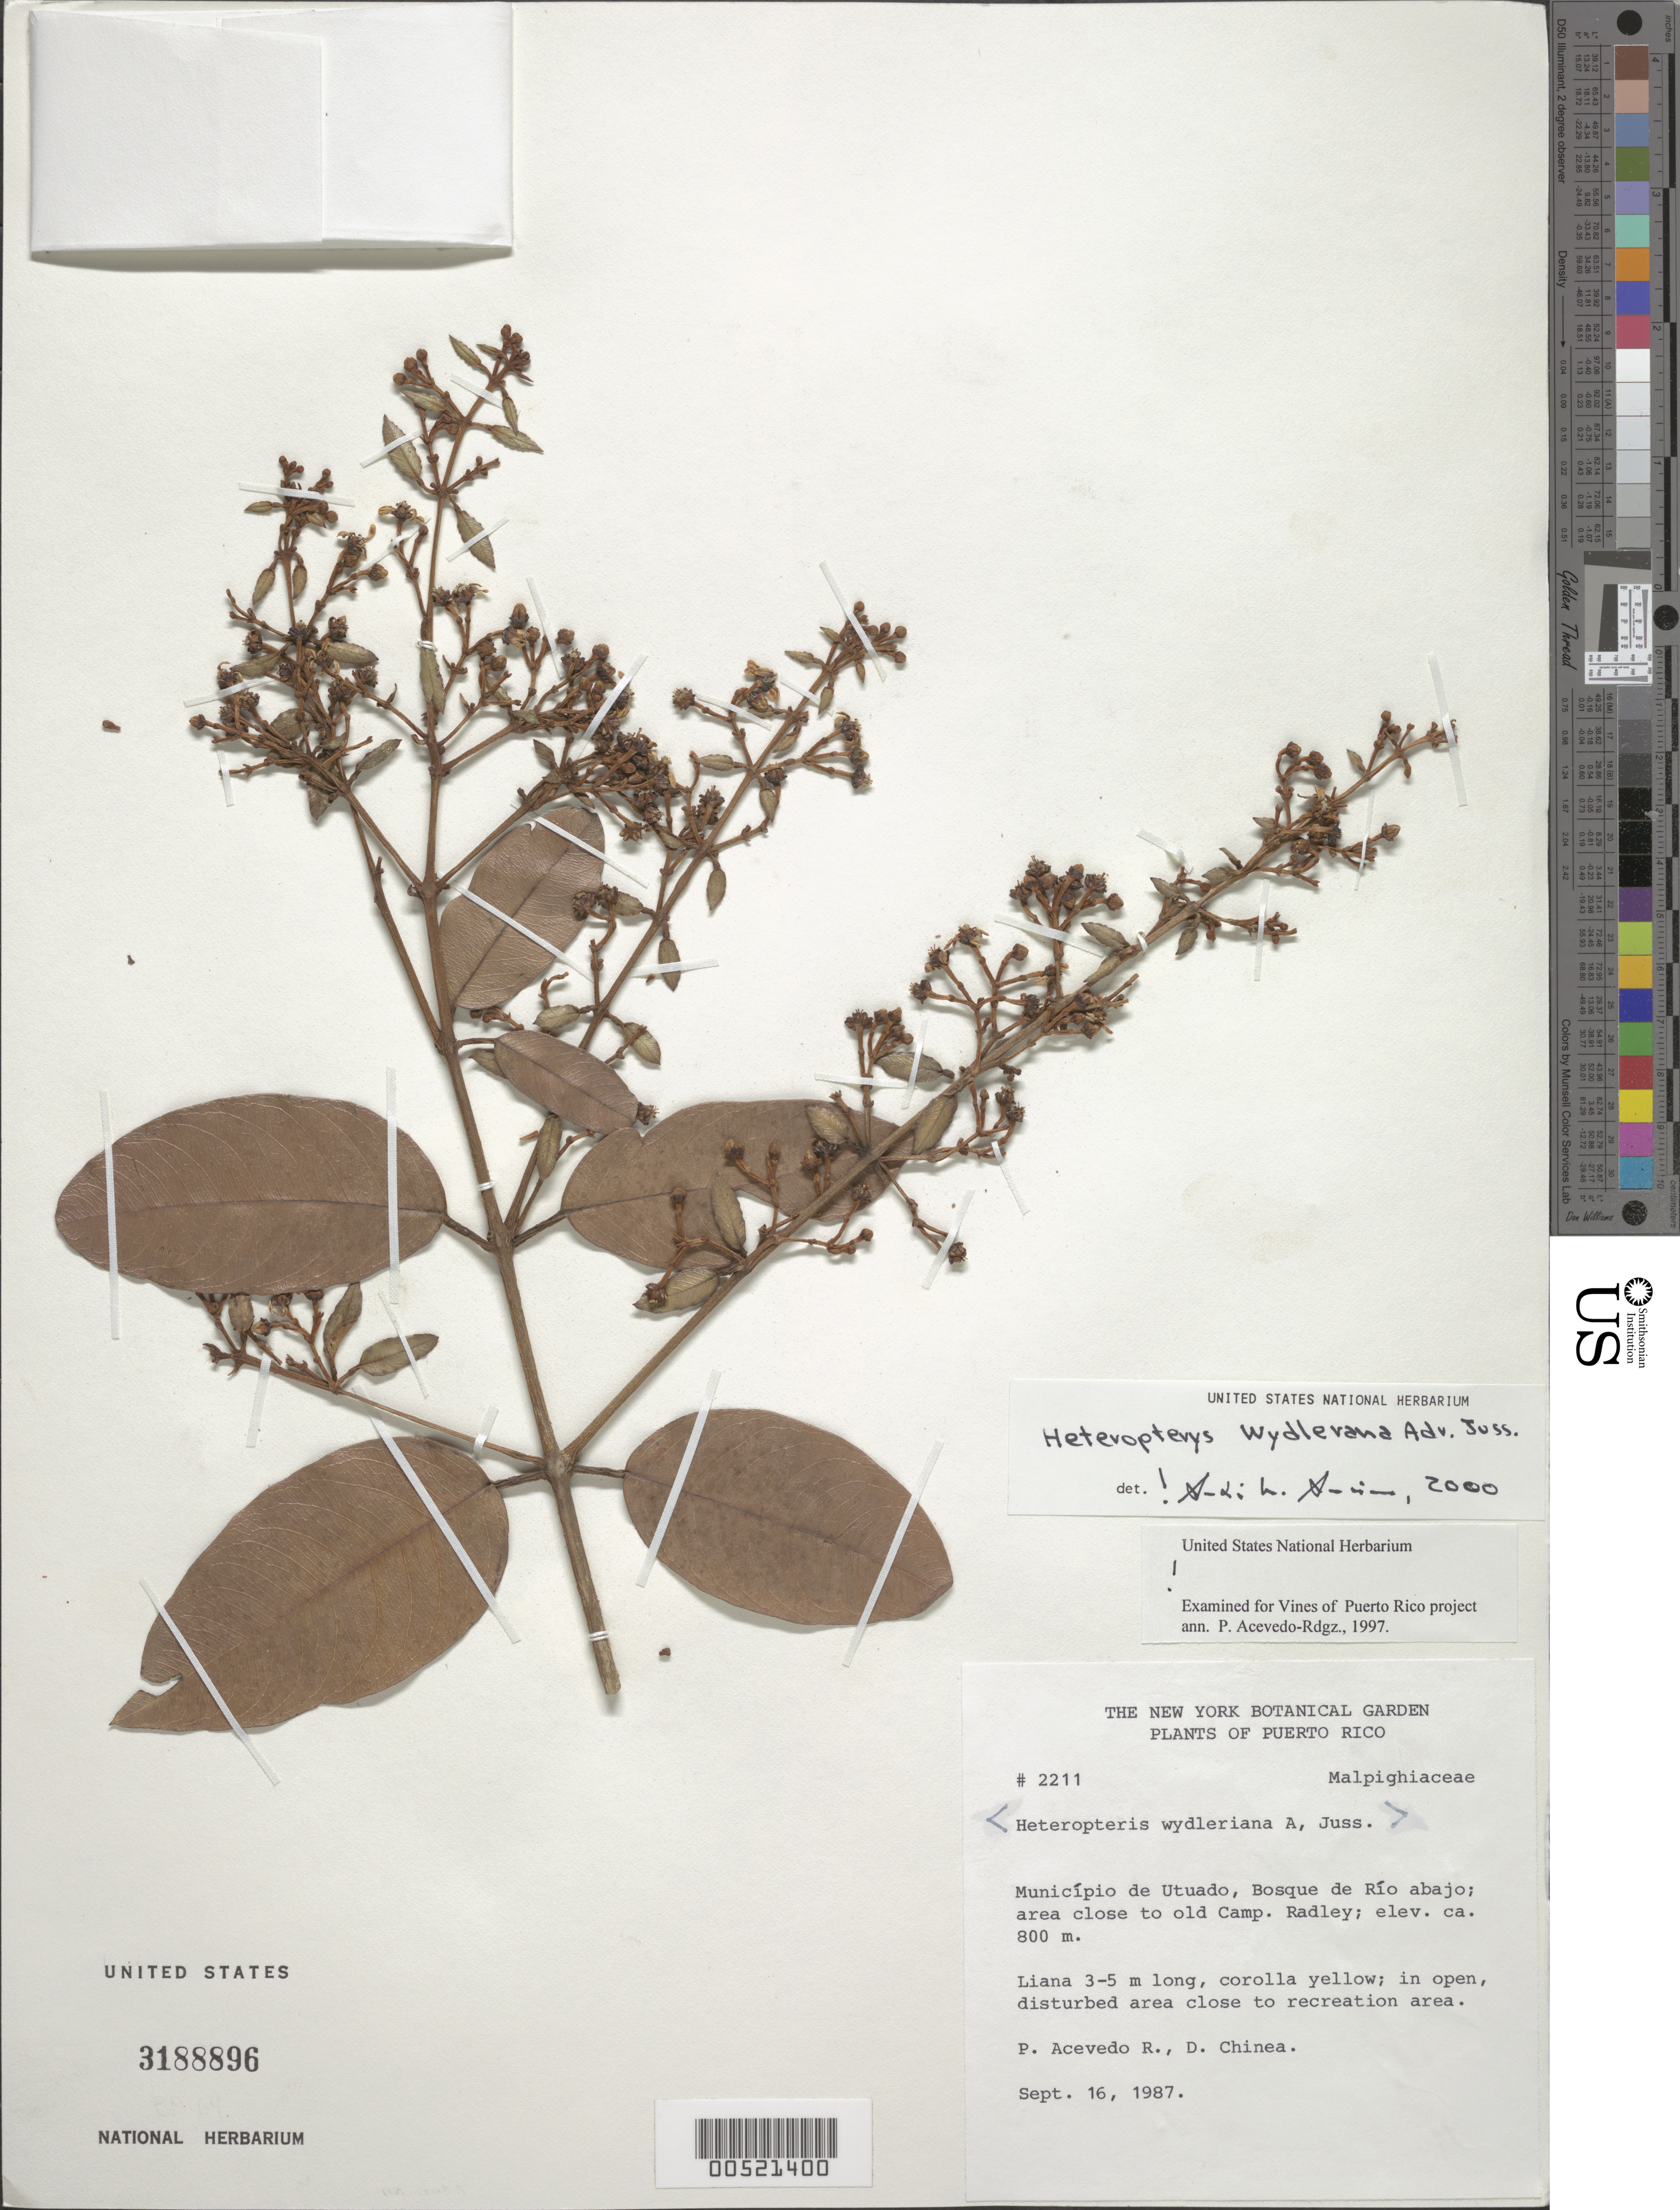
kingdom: Plantae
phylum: Tracheophyta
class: Magnoliopsida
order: Malpighiales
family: Malpighiaceae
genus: Heteropterys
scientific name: Heteropterys wydlerana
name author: A. Juss.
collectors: P. Acevedo-Rodr. & D. Chinea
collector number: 2211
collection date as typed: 10 Sep 1987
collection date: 1987-09-10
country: Puerto Rico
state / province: Arecibo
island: Puerto Rico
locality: Arecibo; Bosque de Río Abajo, Camp Radley.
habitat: Area adjacent to camp.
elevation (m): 300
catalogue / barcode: US 3188896